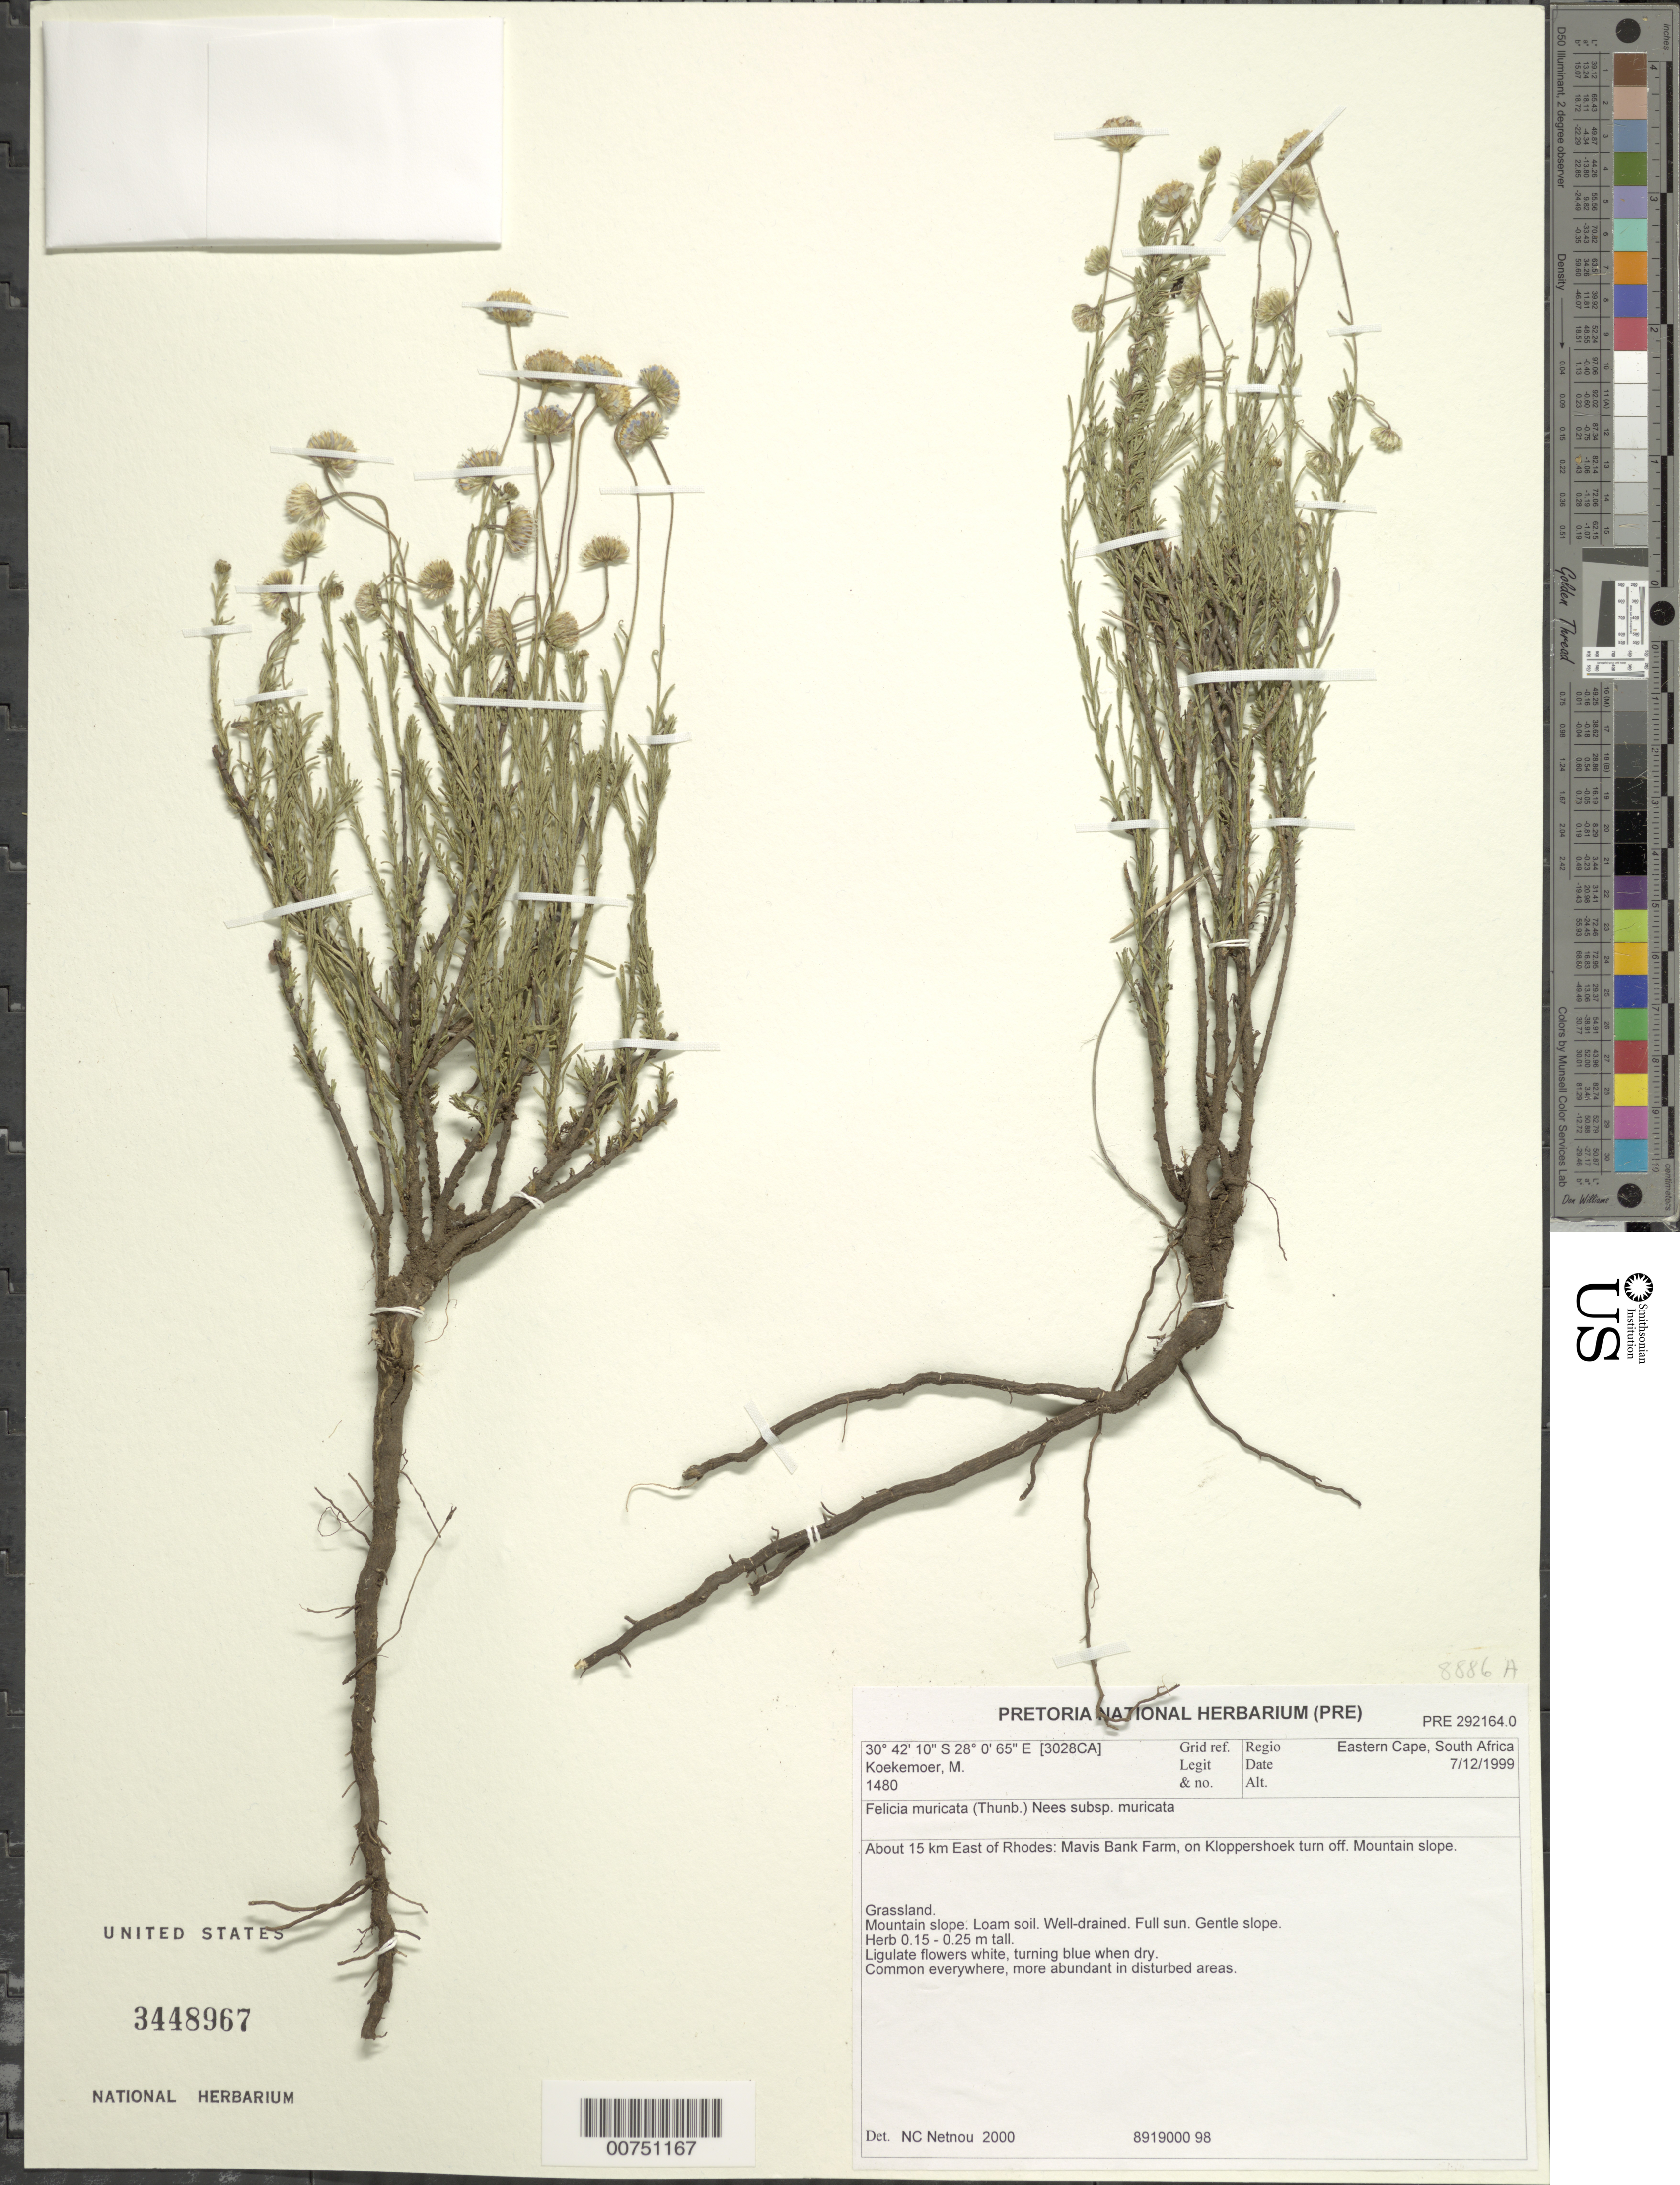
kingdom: Plantae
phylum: Tracheophyta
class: Magnoliopsida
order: Asterales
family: Asteraceae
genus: Felicia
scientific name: Felicia muricata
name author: (Thunb.) Nees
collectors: M. Koekemoer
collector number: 1480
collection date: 1999-12-07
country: South Africa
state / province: Eastern Cape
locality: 15 km E of Rhodes, at Mavis Bank Farm, on Kloppershoek turnoff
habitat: Grassland; mountain slope, loam soil, well-drained, full sun, gentle slope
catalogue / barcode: US 3448967